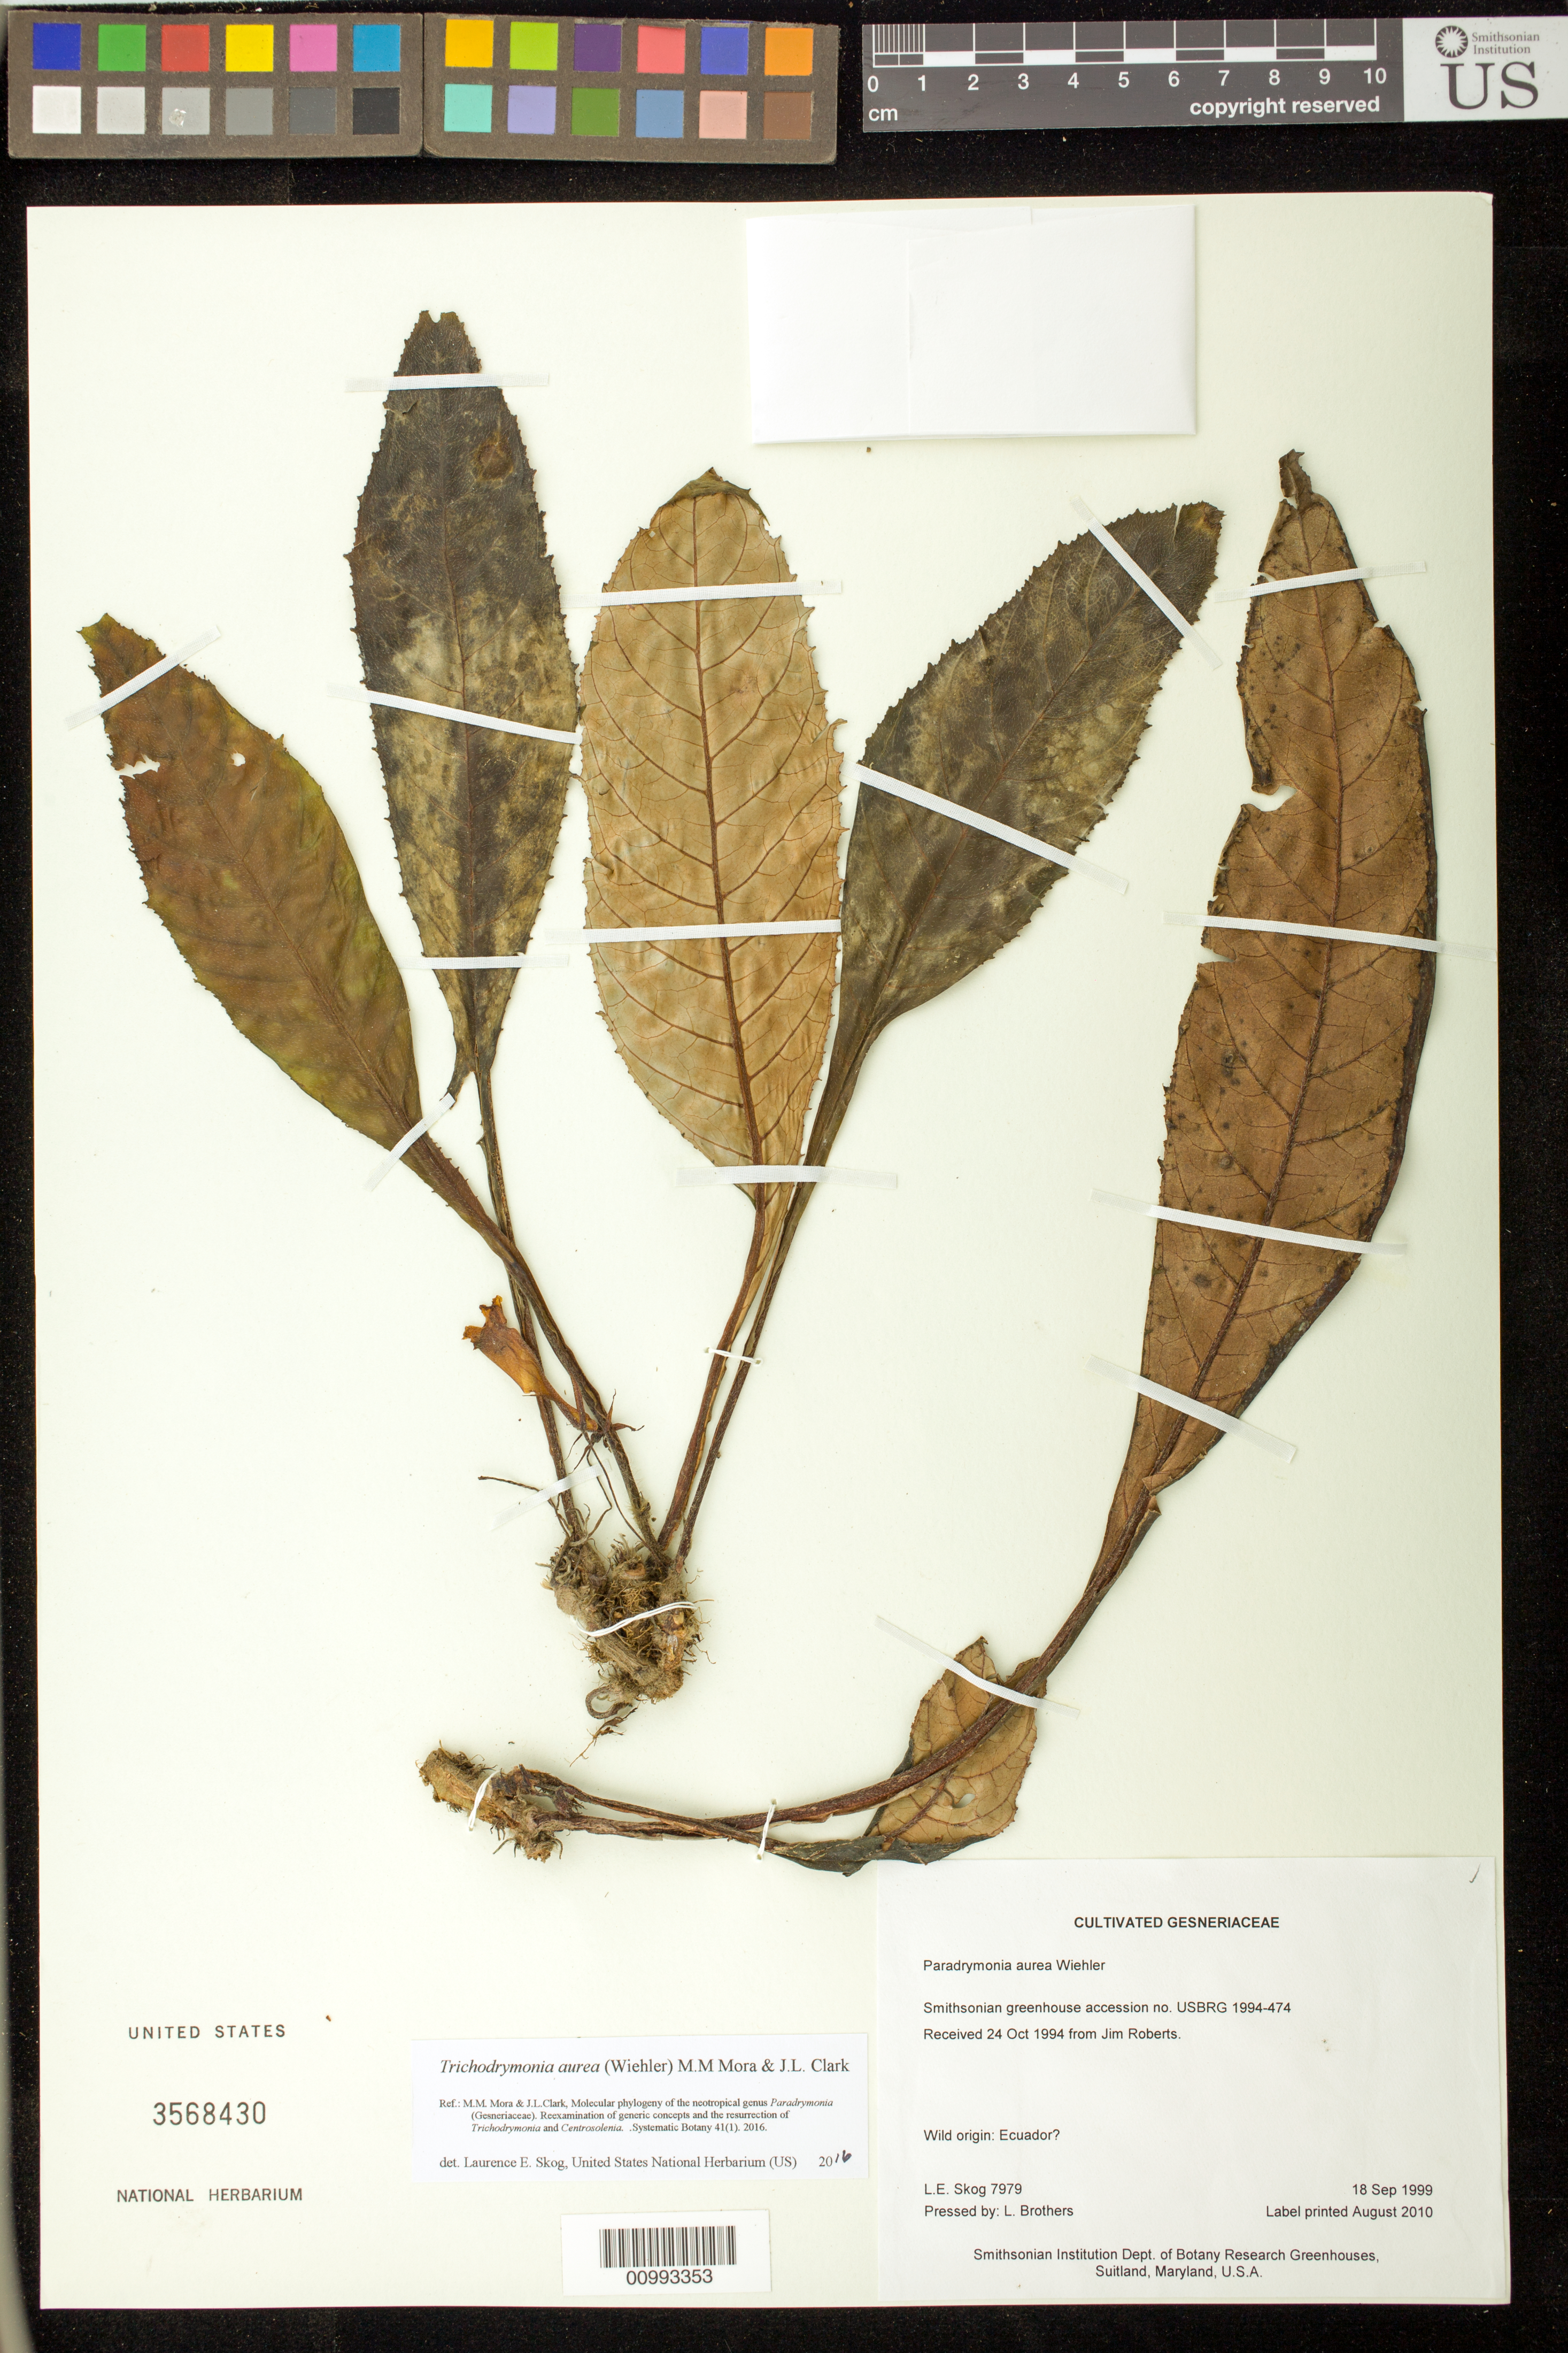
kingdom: Plantae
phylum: Tracheophyta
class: Magnoliopsida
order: Lamiales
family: Gesneriaceae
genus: Trichodrymonia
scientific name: Trichodrymonia aurea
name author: (Wiehler) M.M. Mora & J.L. Clark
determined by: Skog, Laurence E.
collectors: L. E. Skog & L. Brothers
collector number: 7979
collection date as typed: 18 Sep 1999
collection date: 1999-09-18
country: United States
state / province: Maryland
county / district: Prince George's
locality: Smithsonian Institution Dept. of Botany Research Greenhouses, Suitland, Maryland, U.S.A. [cultivated, orig. Ecuador?]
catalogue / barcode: US 3568430